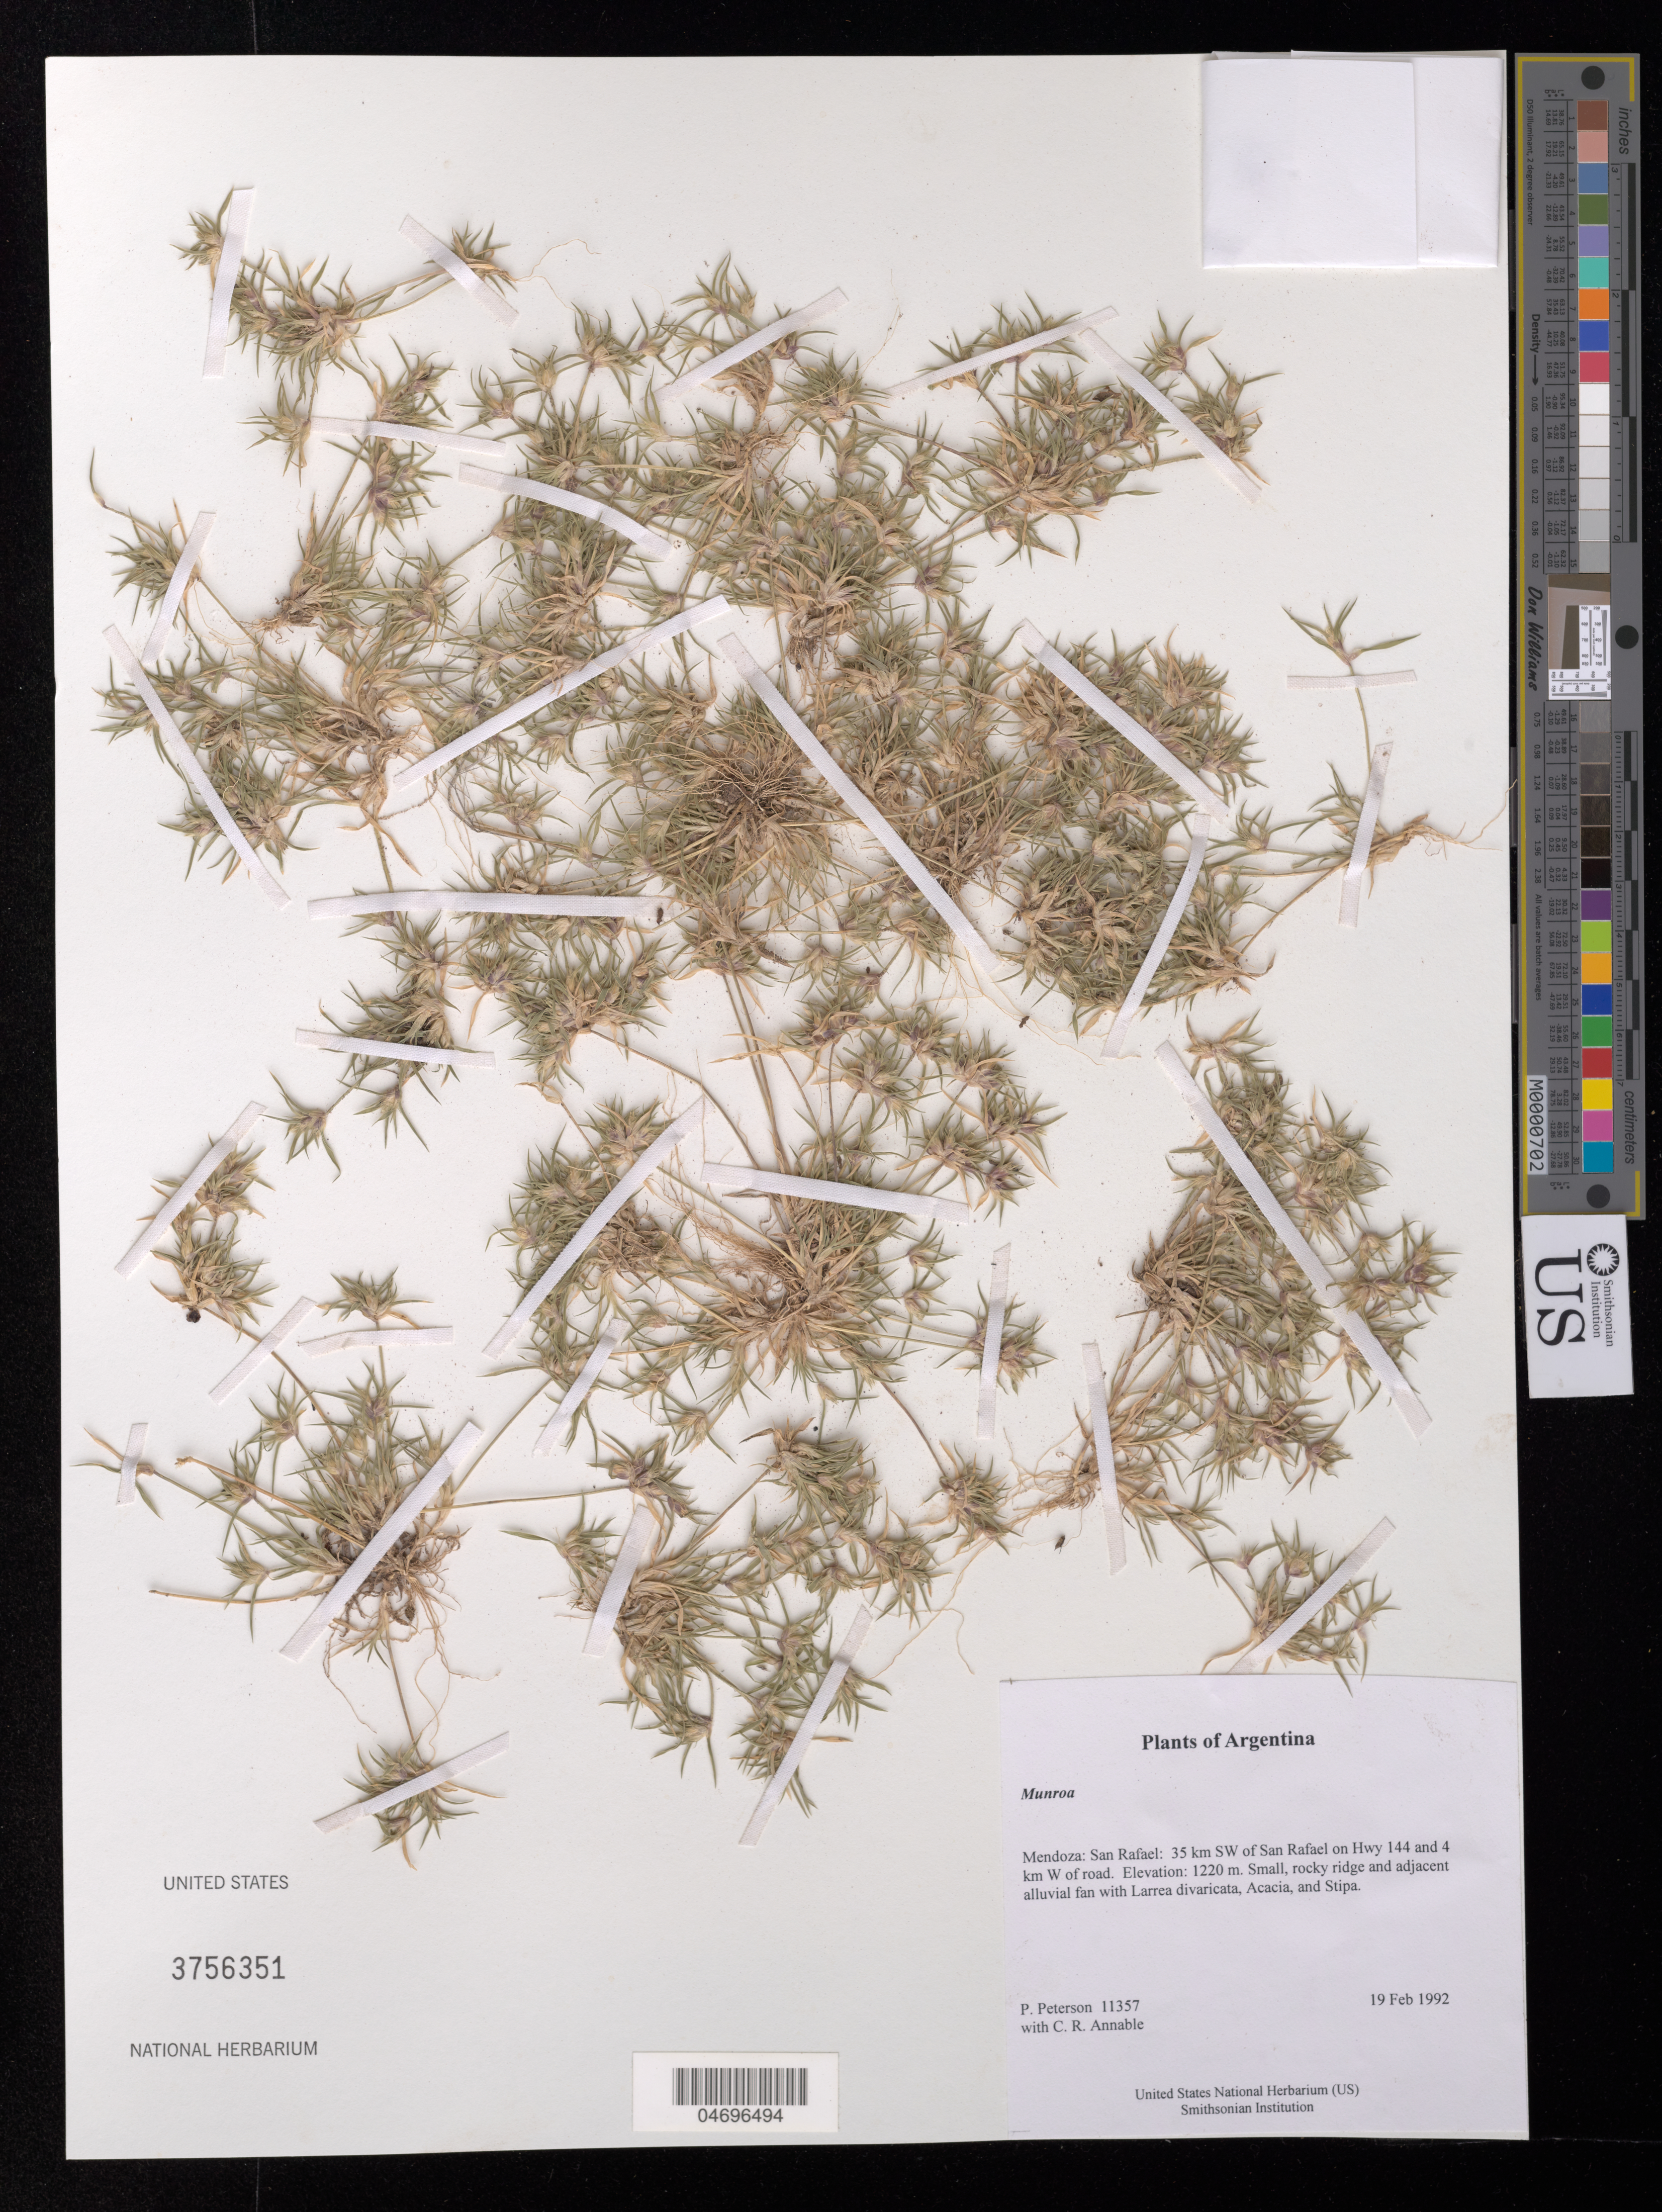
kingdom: Plantae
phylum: Tracheophyta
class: Liliopsida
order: Poales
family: Poaceae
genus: Munroa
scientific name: Munroa sp.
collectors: P. M. Peterson & C. R. Annable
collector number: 11357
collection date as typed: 19 Feb 1992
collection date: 1992-02-19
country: Argentina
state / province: Mendoza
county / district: San Rafael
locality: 35 km SW of San Rafael on Hwy 144 and 4 km W of road.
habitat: Small, rocky ridge and adjacent alluvial fan with Larrea divaricata, Acacia, and Stipa.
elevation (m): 1220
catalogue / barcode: US 3756351